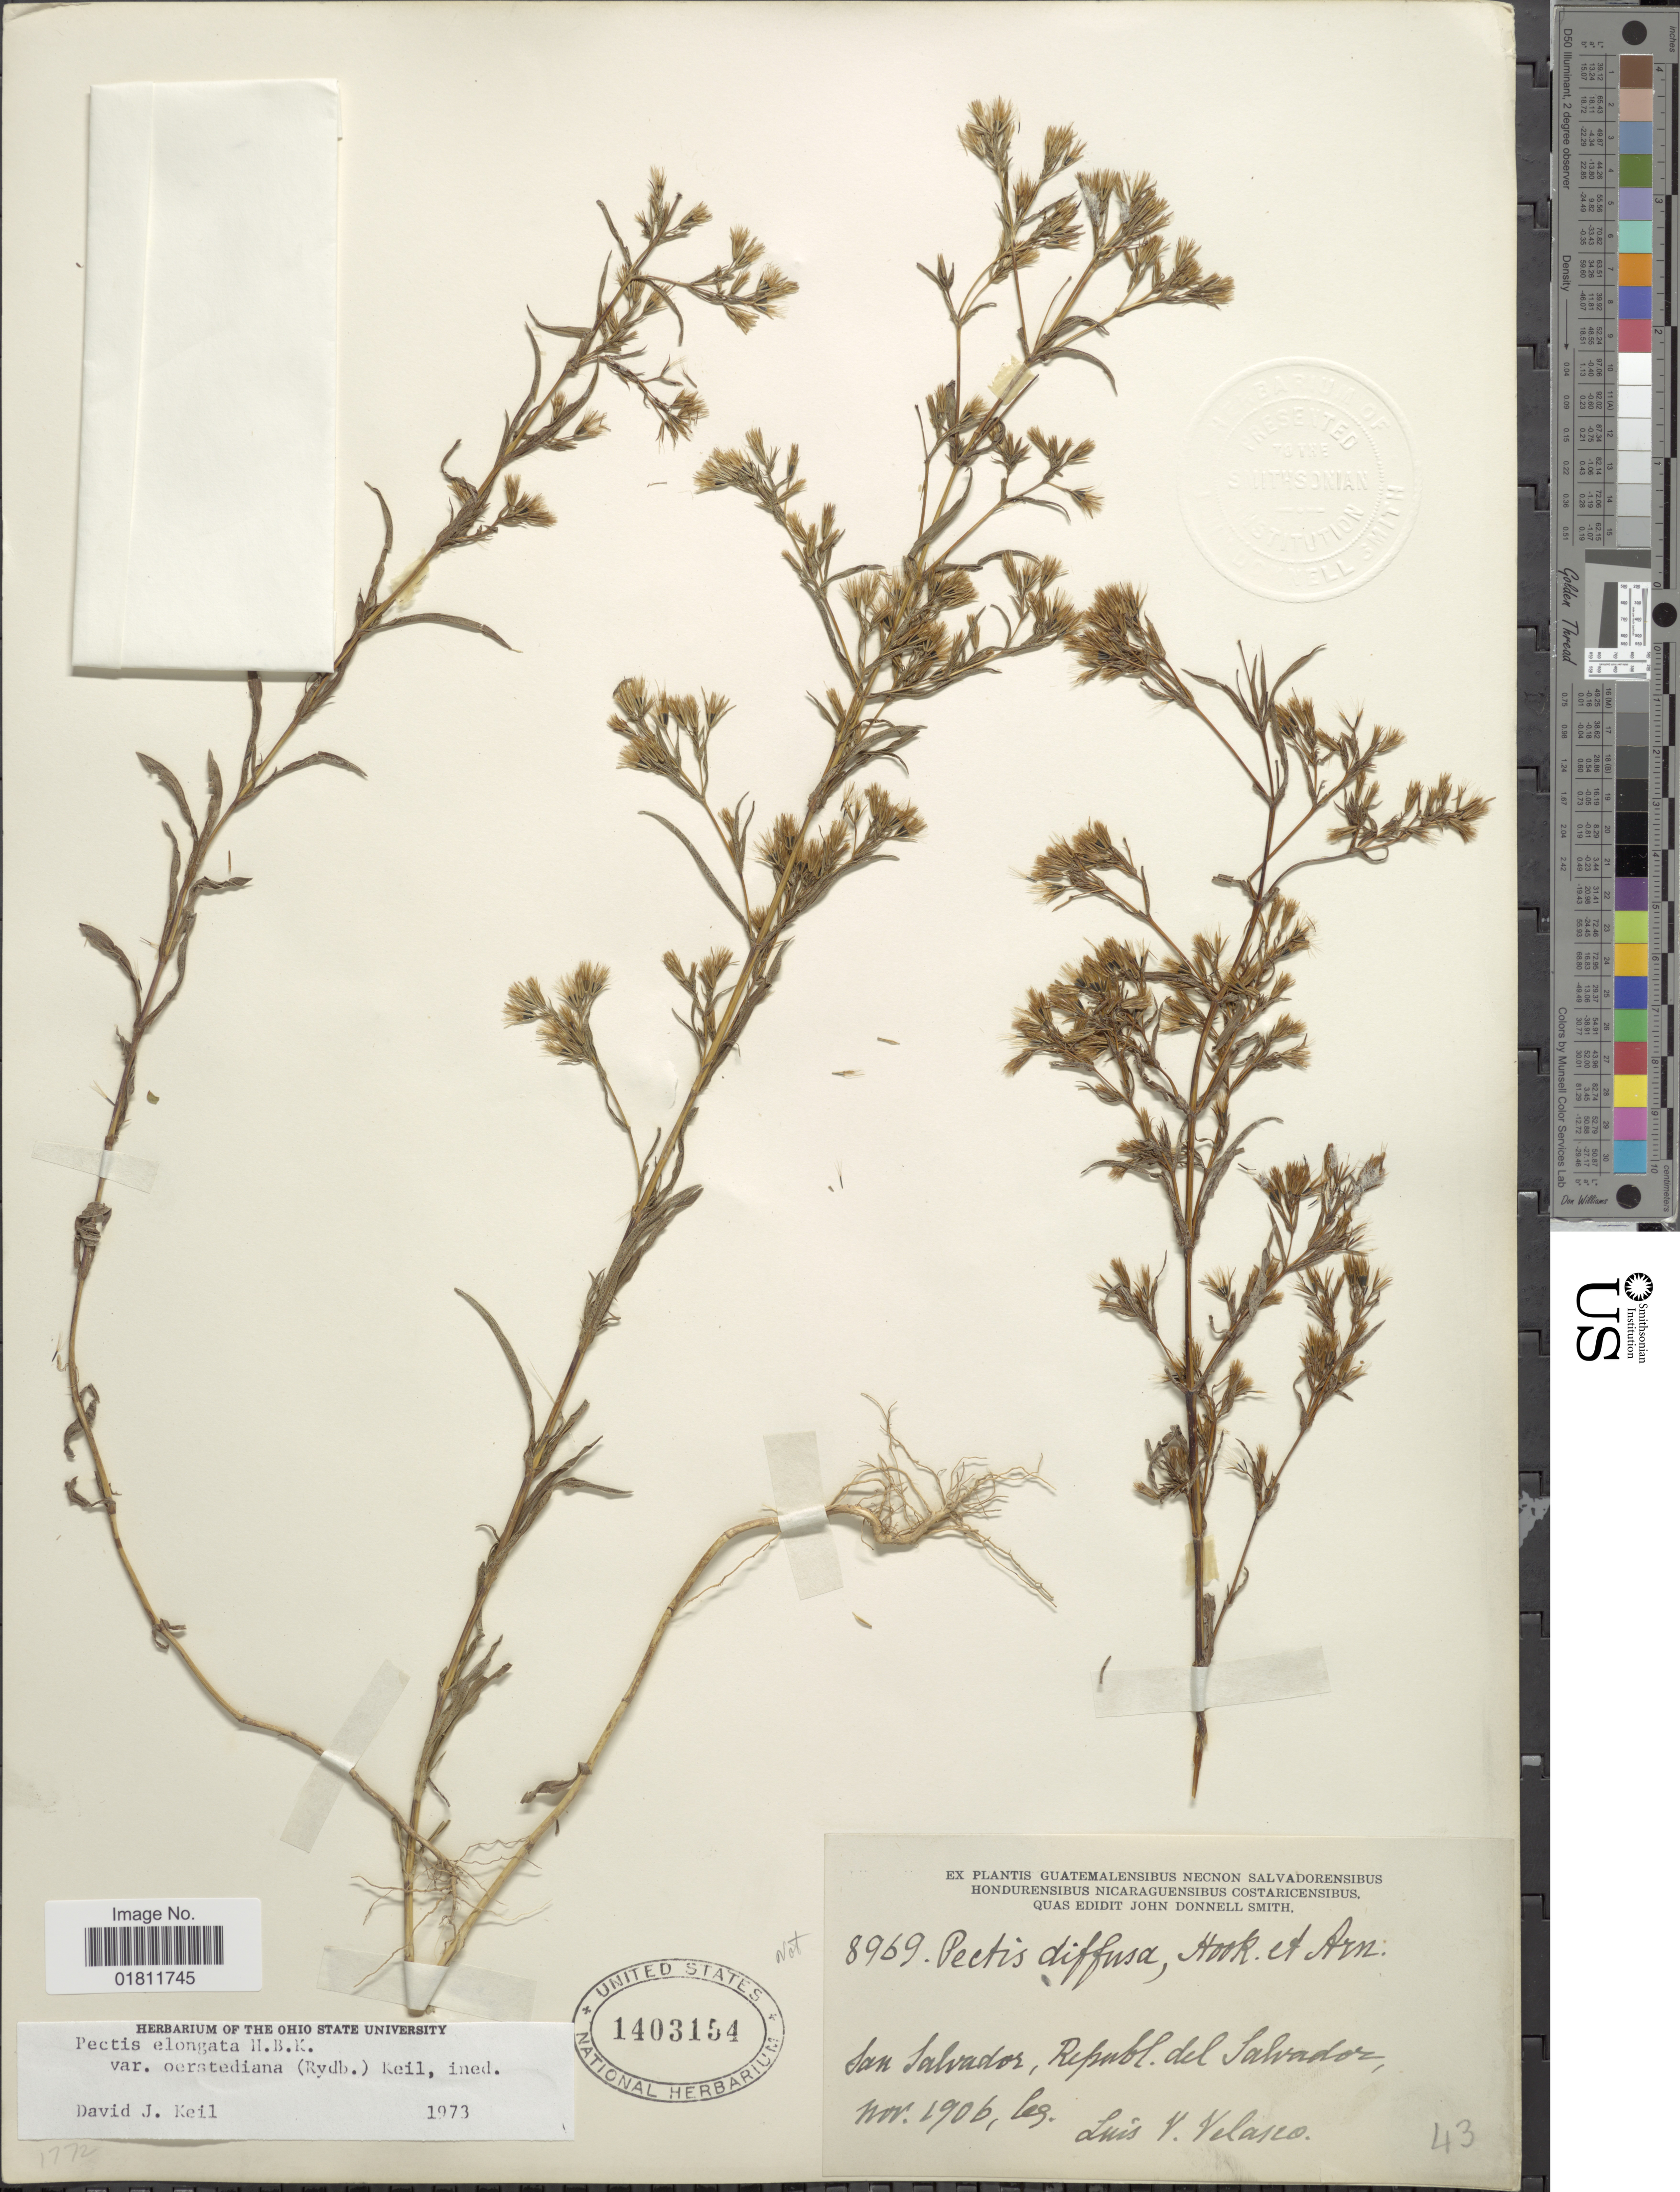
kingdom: Plantae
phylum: Tracheophyta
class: Magnoliopsida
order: Asterales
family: Asteraceae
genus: Pectis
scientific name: Pectis elongata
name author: Kunth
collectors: L. Velasco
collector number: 8969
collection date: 1906-11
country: El Salvador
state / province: San Salvador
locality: San Salvador, Republ. del Salvador.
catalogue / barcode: US 1403154